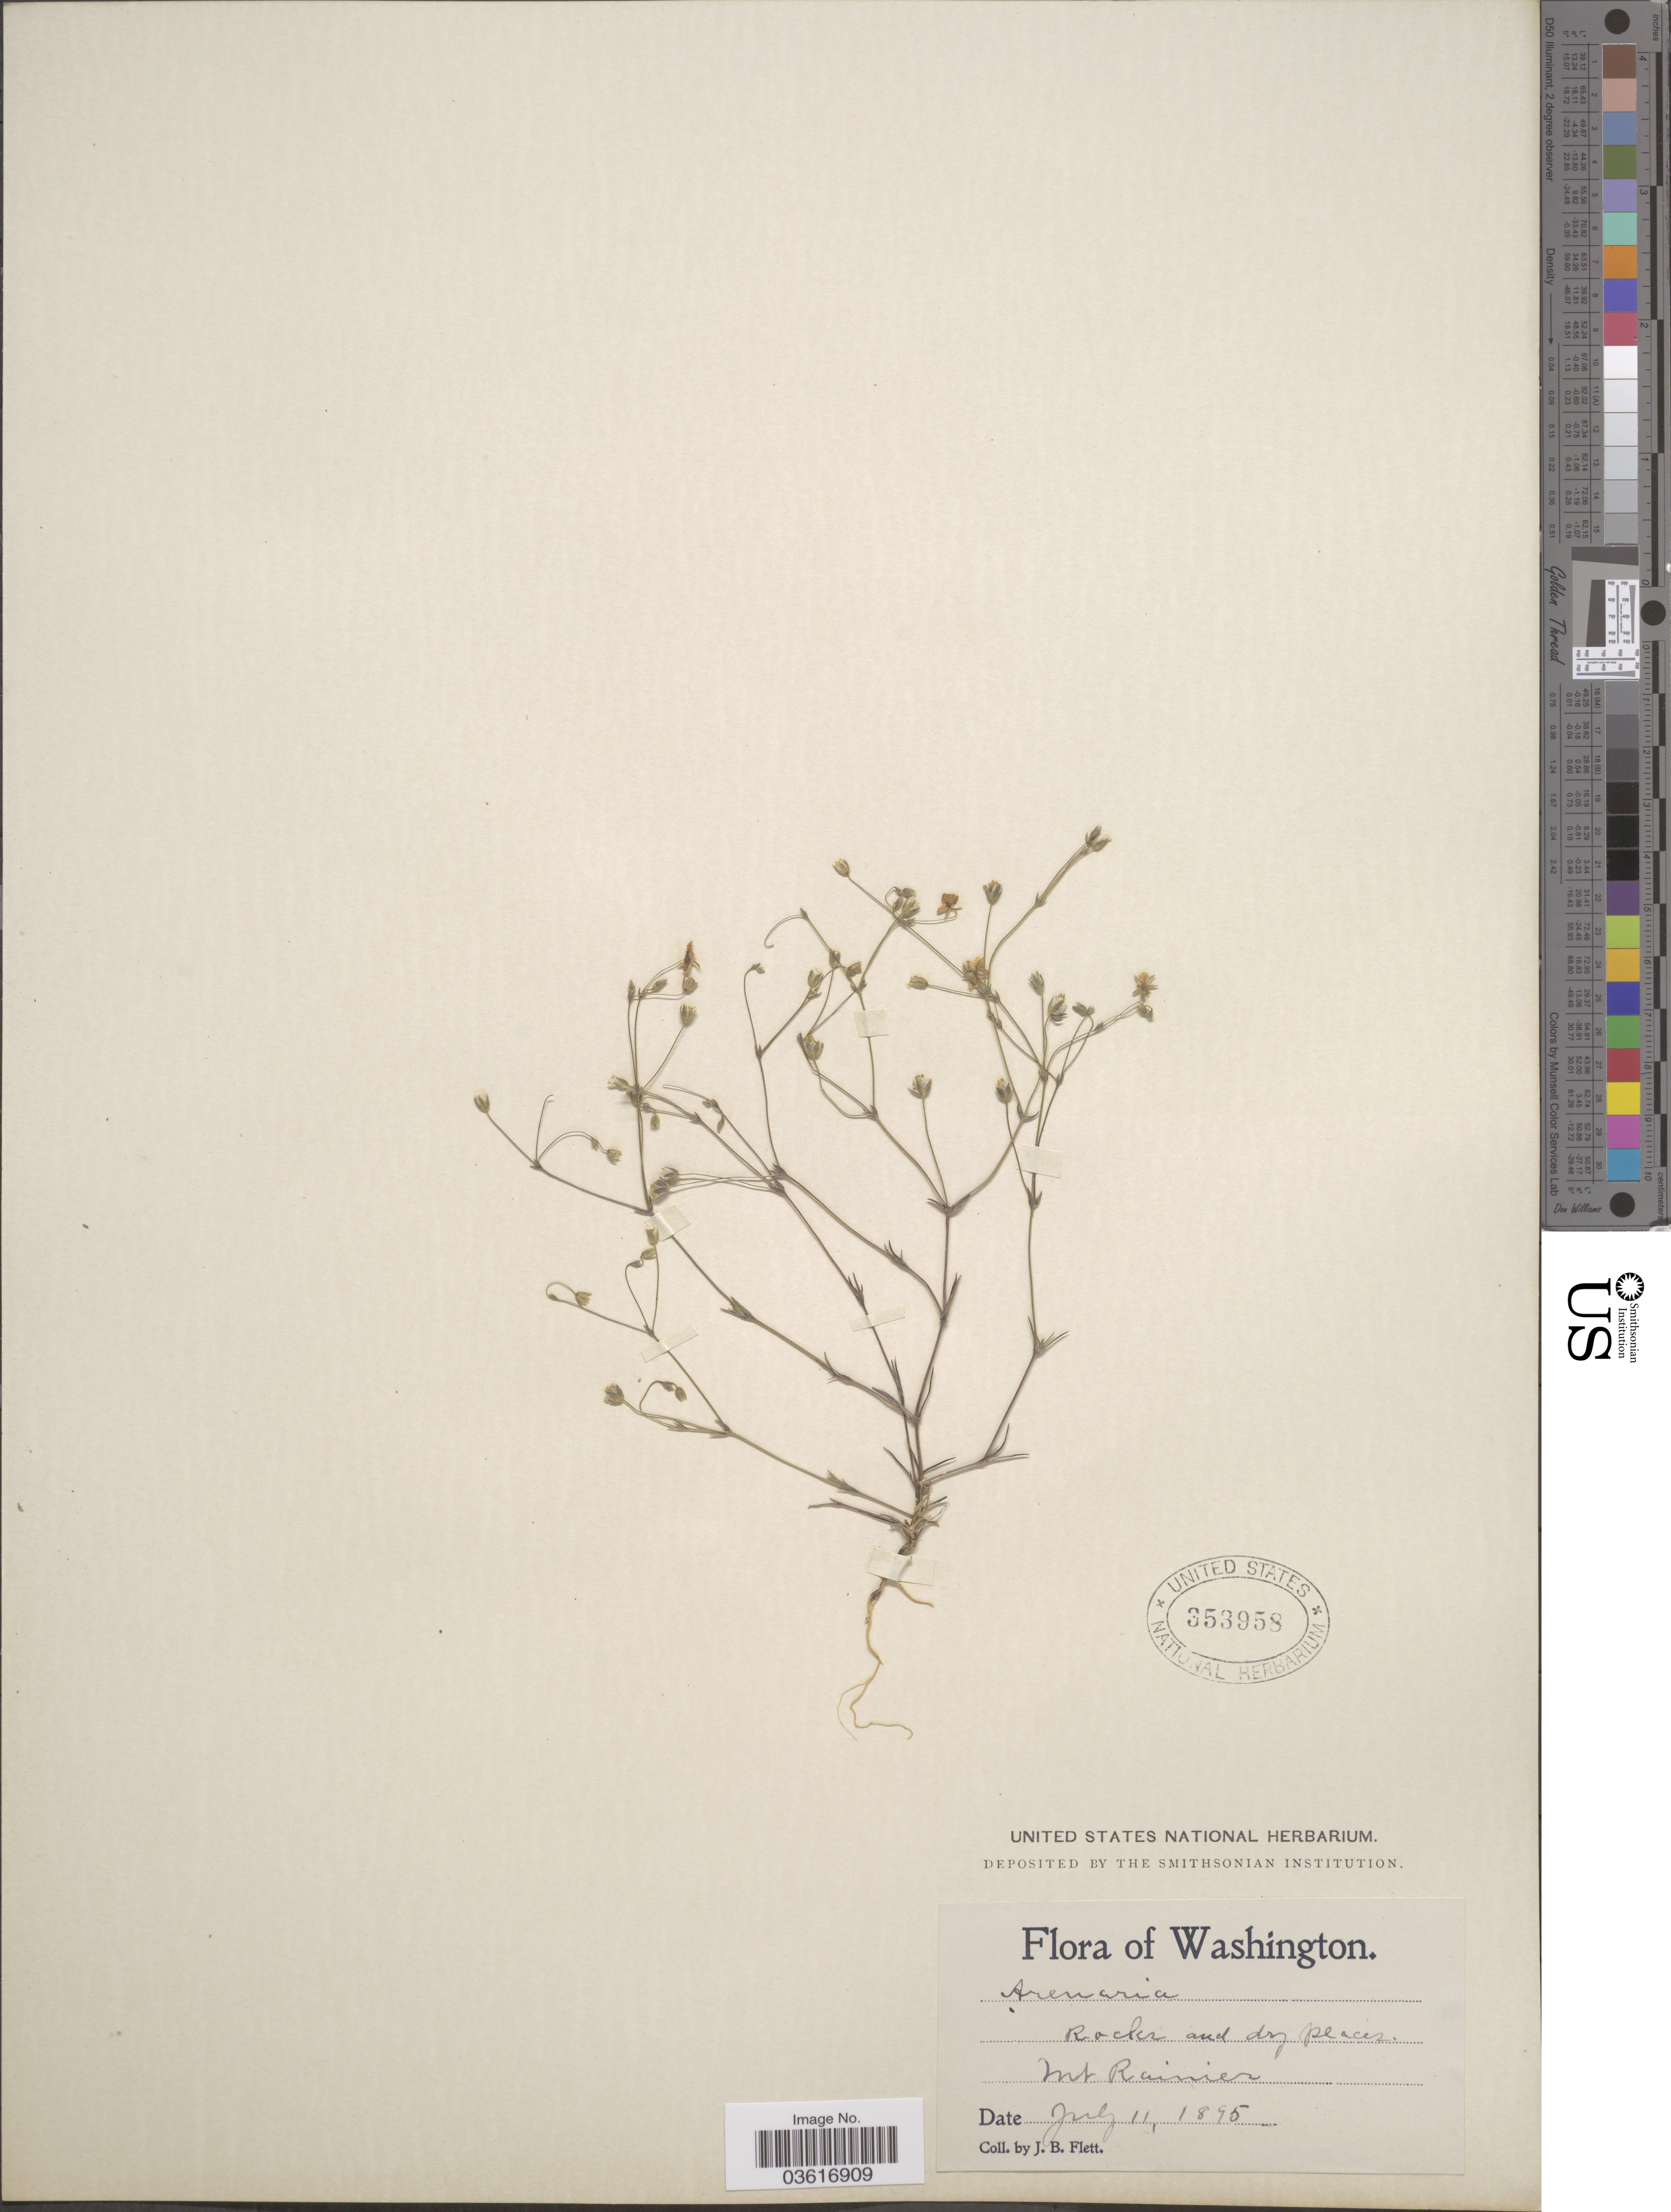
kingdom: Plantae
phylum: Tracheophyta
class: Magnoliopsida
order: Caryophyllales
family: Caryophyllaceae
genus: Minuartia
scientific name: Minuartia sp.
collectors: J. Flett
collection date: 1895-07-11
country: United States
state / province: Washington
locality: Mt. Rainier.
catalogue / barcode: US 353958